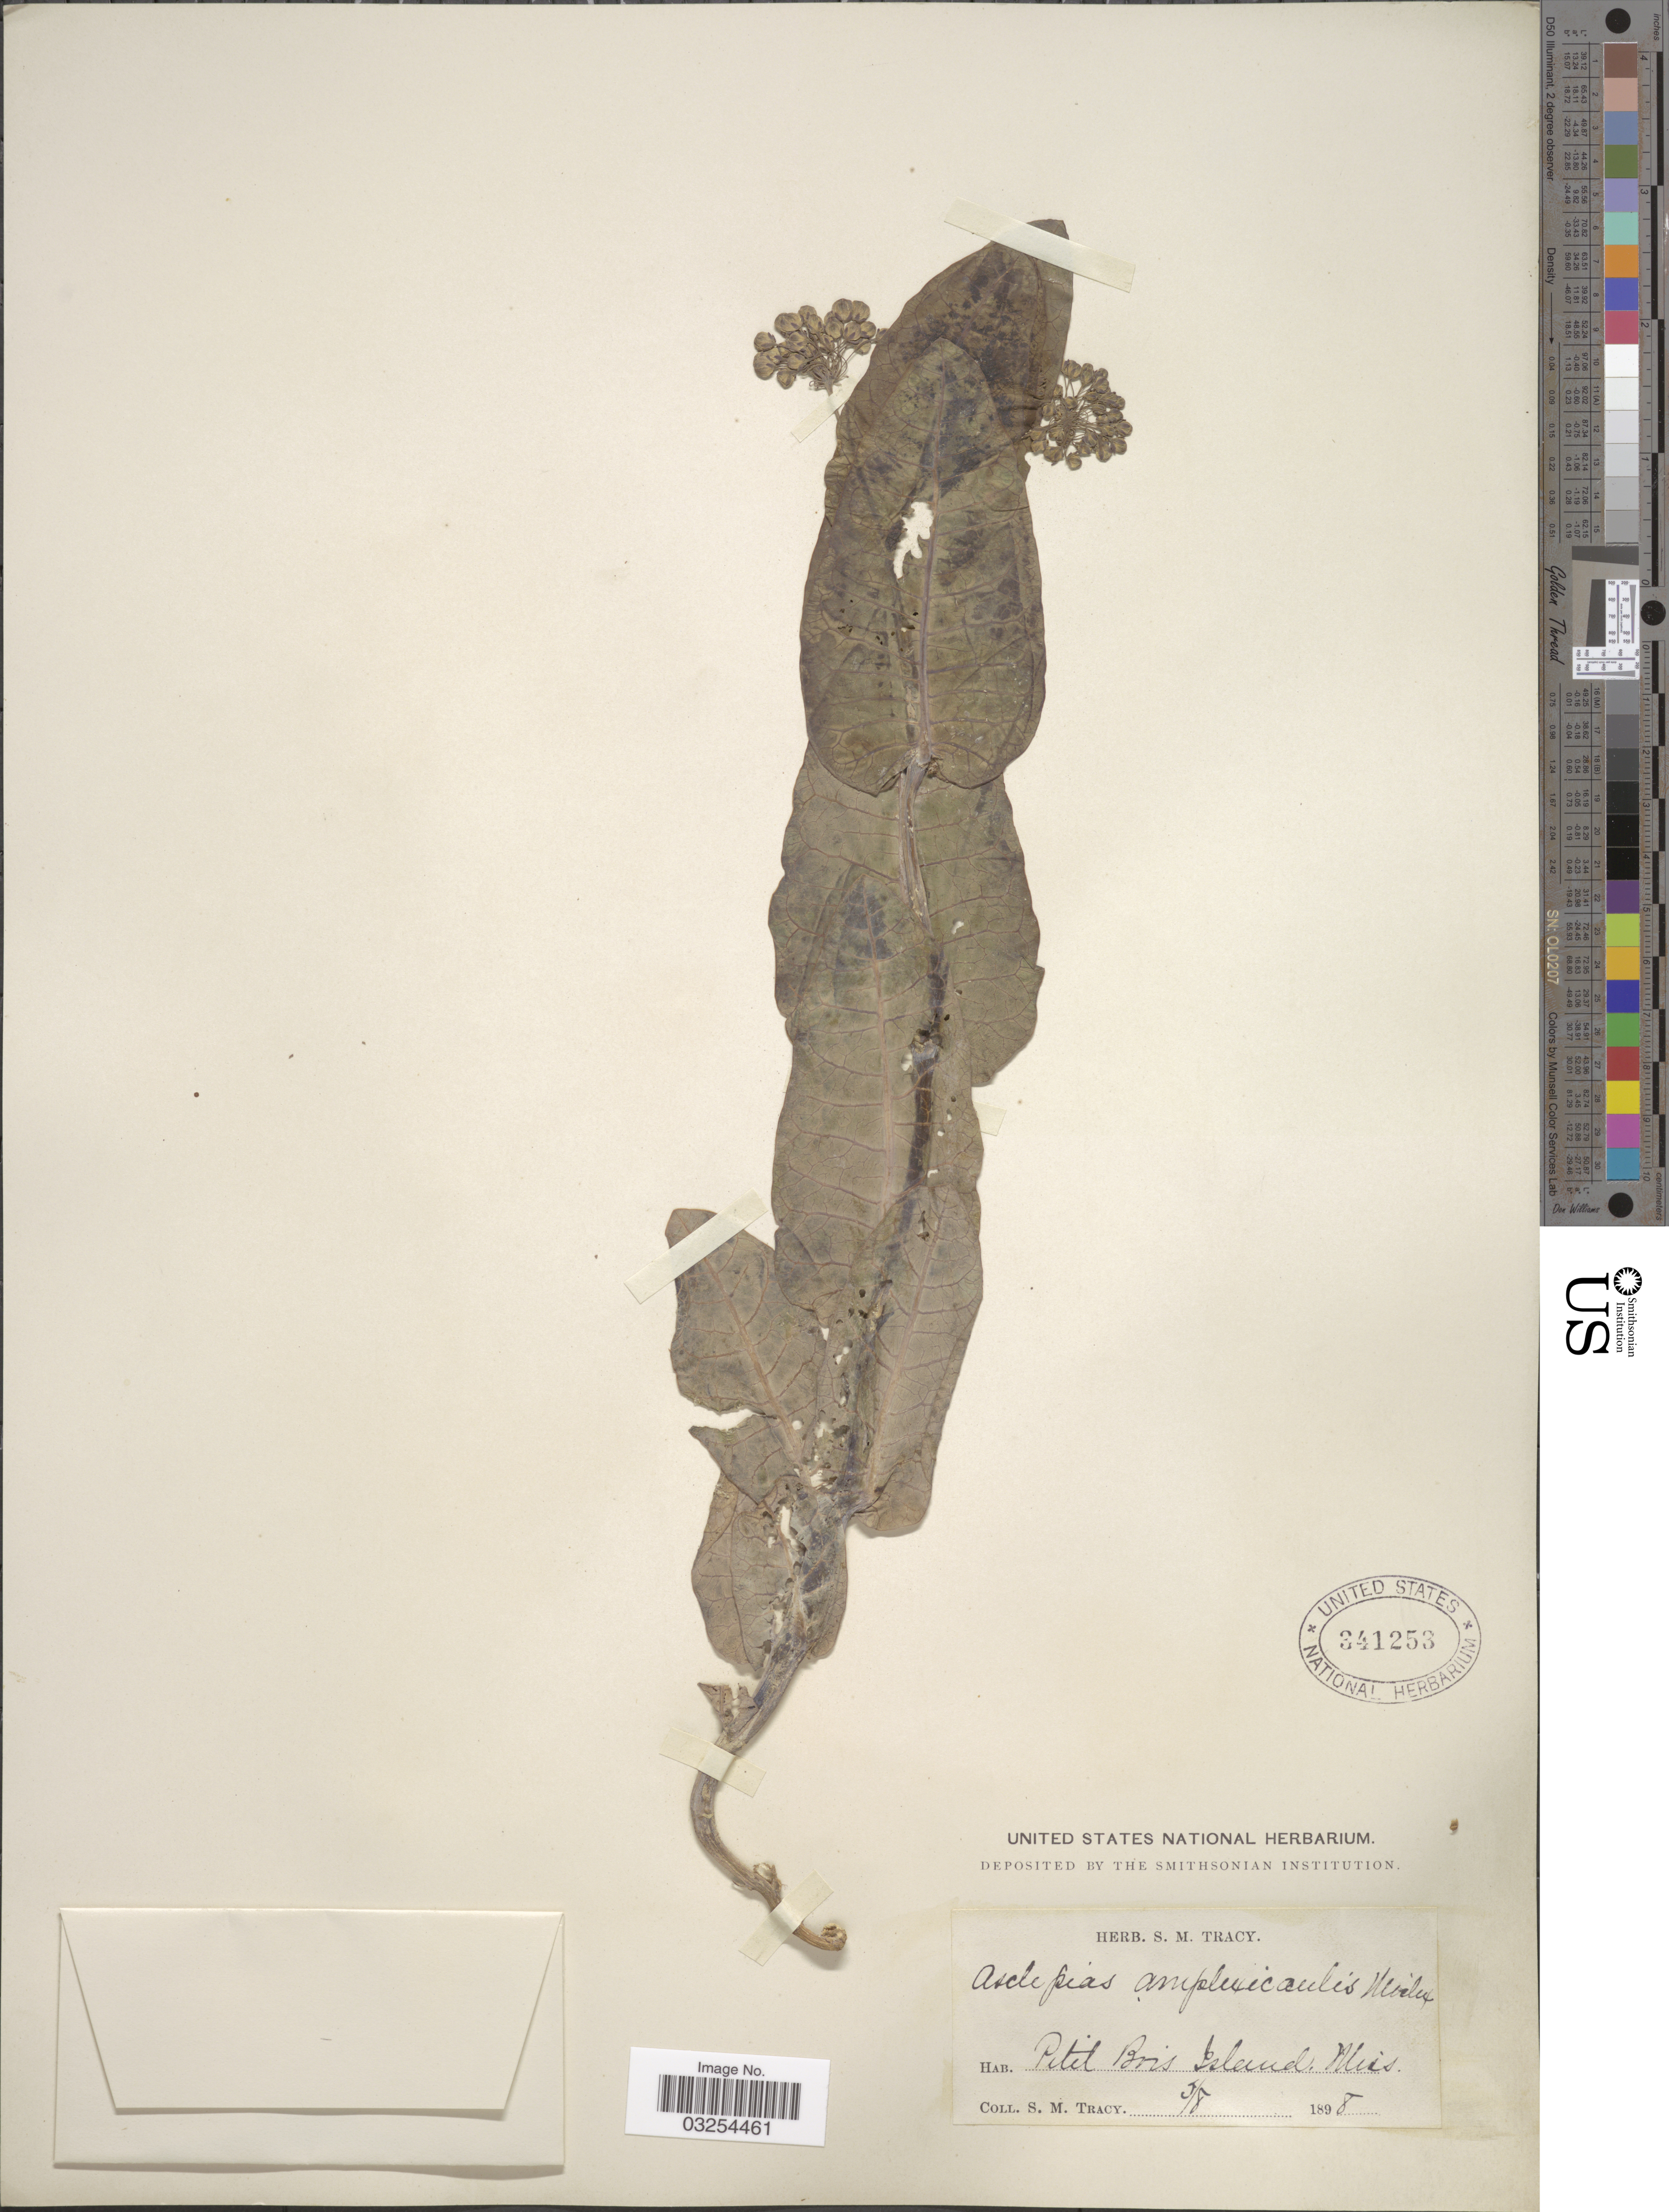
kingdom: Plantae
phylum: Tracheophyta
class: Magnoliopsida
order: Gentianales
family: Apocynaceae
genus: Asclepias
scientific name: Asclepias humistrata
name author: Walter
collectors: S. M. Tracy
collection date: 1898-05-08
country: United States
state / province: Mississippi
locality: Petit Bois Island.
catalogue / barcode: US 341253